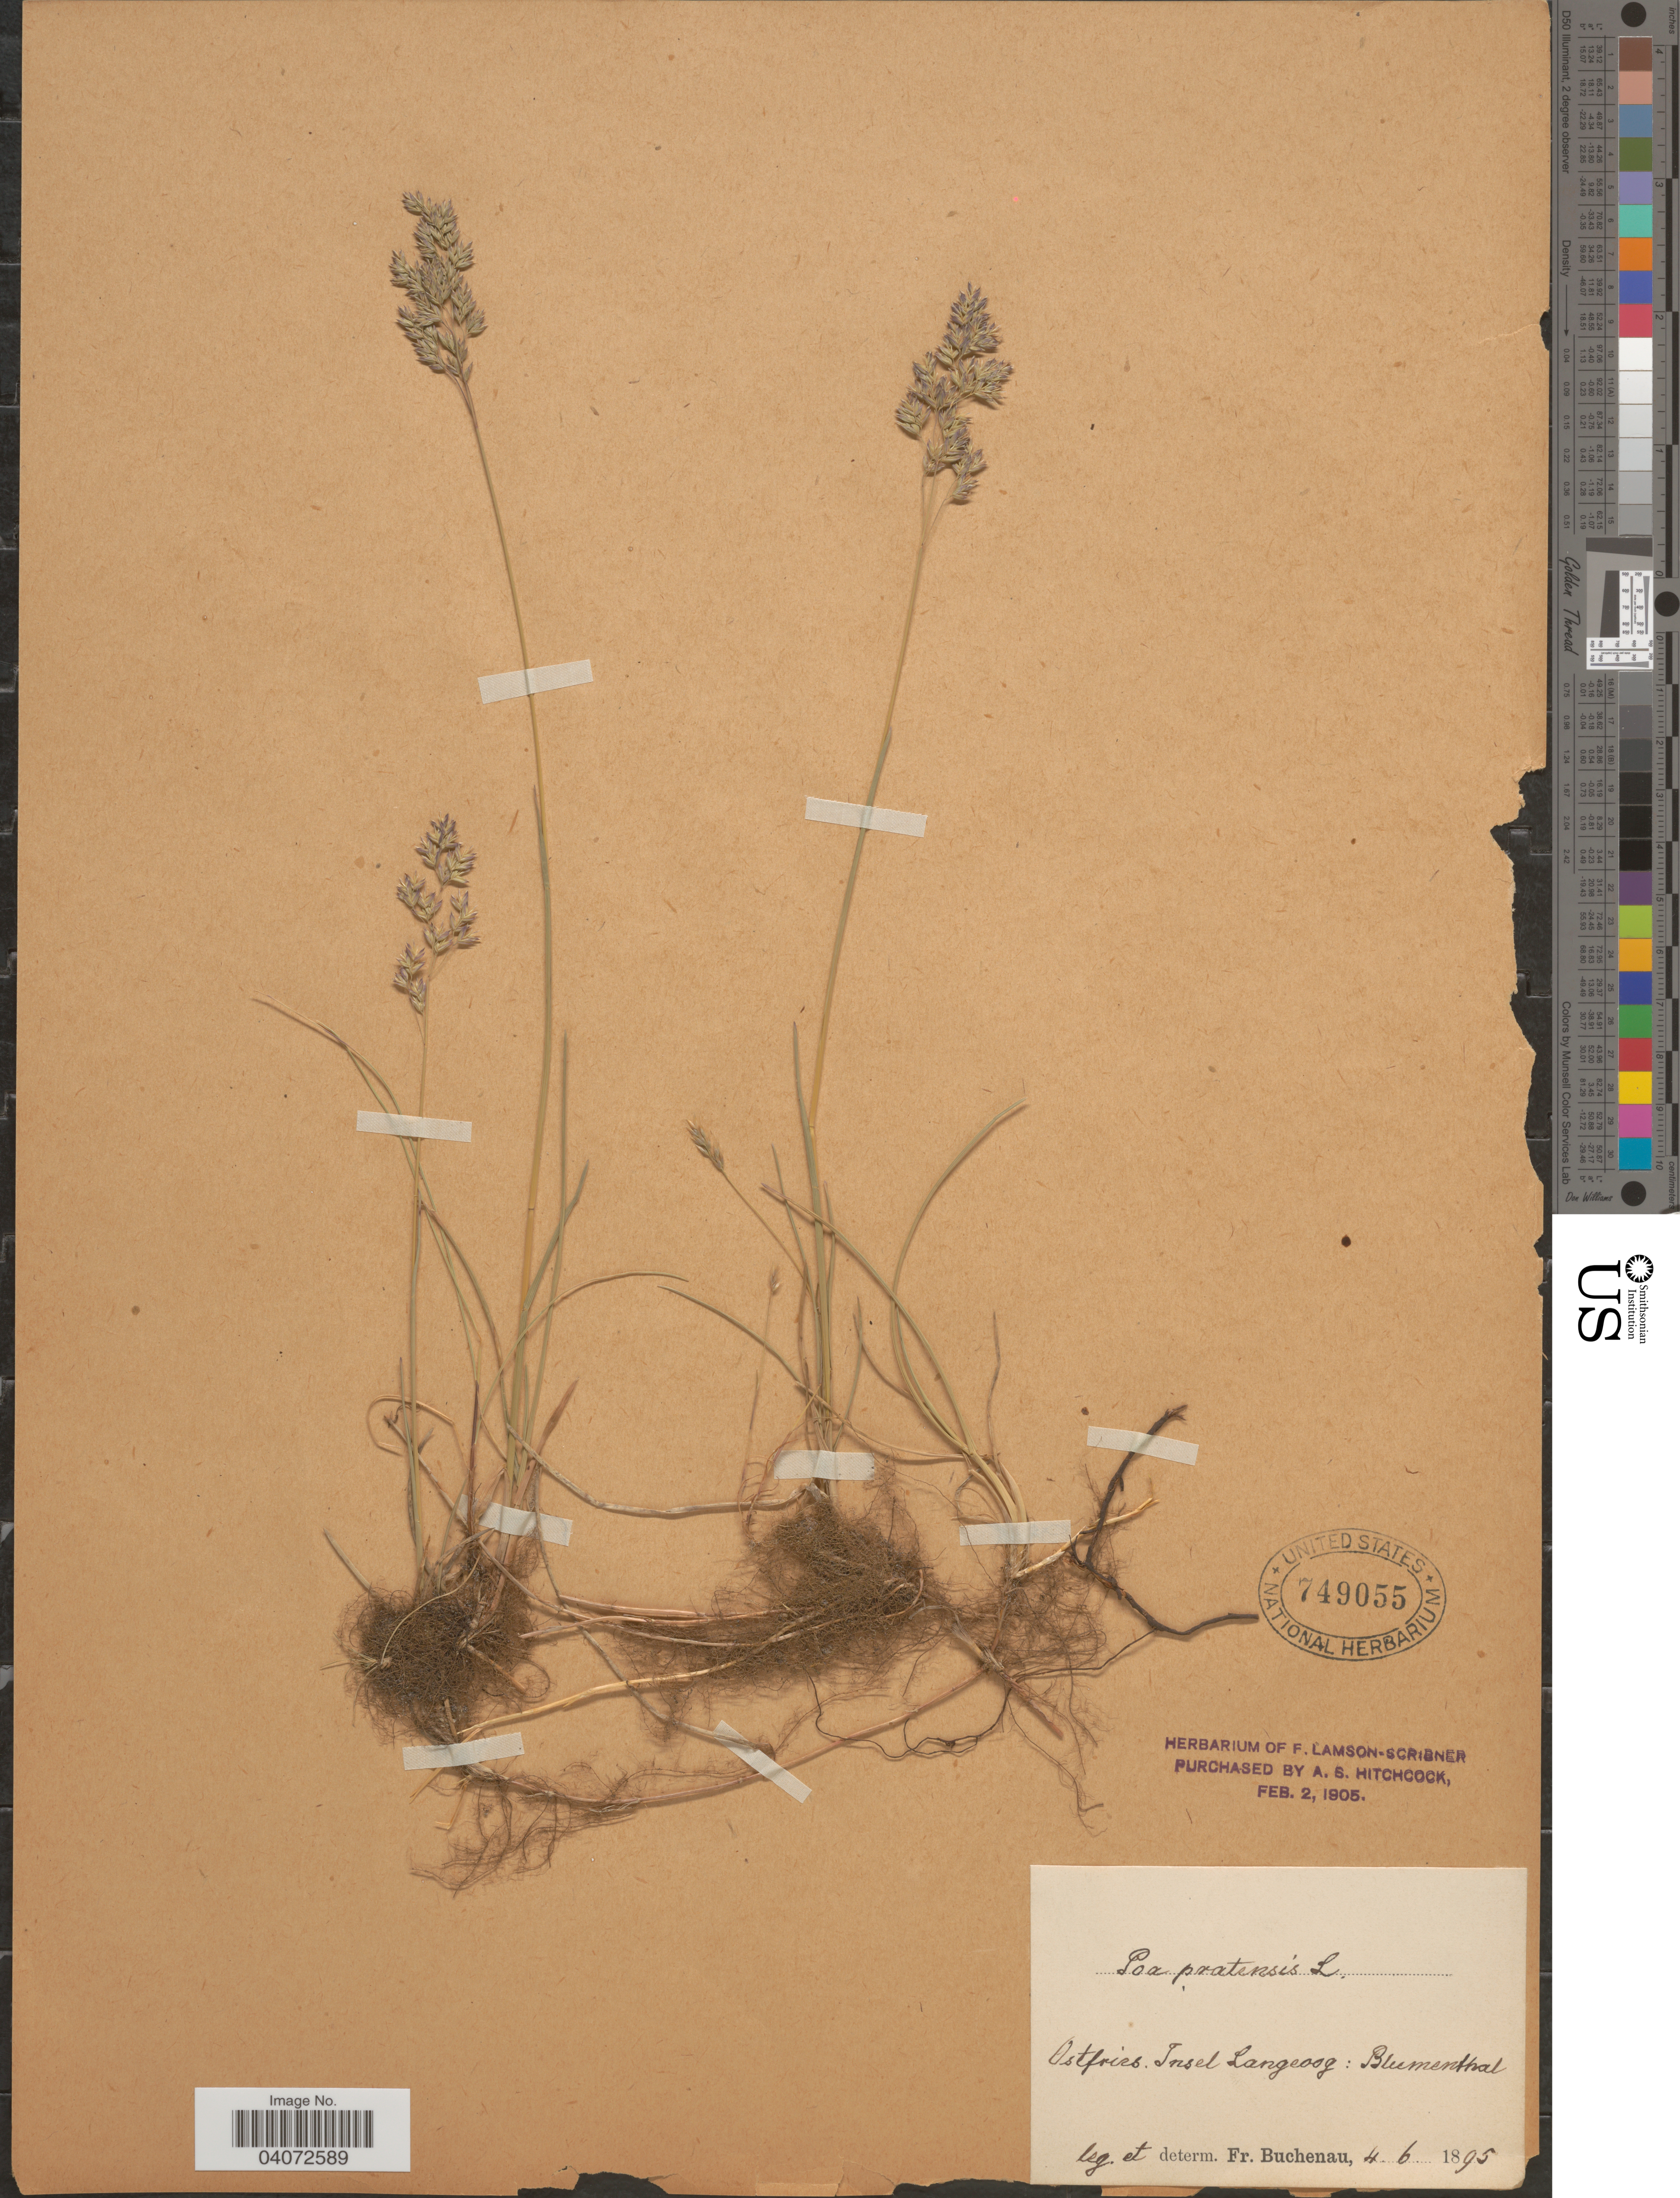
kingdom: Plantae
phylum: Tracheophyta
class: Liliopsida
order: Poales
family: Poaceae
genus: Poa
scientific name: Poa pratensis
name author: L.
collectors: F. Buchenau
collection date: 1895-06-04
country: Germany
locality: Ostfries. Insel Langeoog: Blumenthal.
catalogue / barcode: US 749055